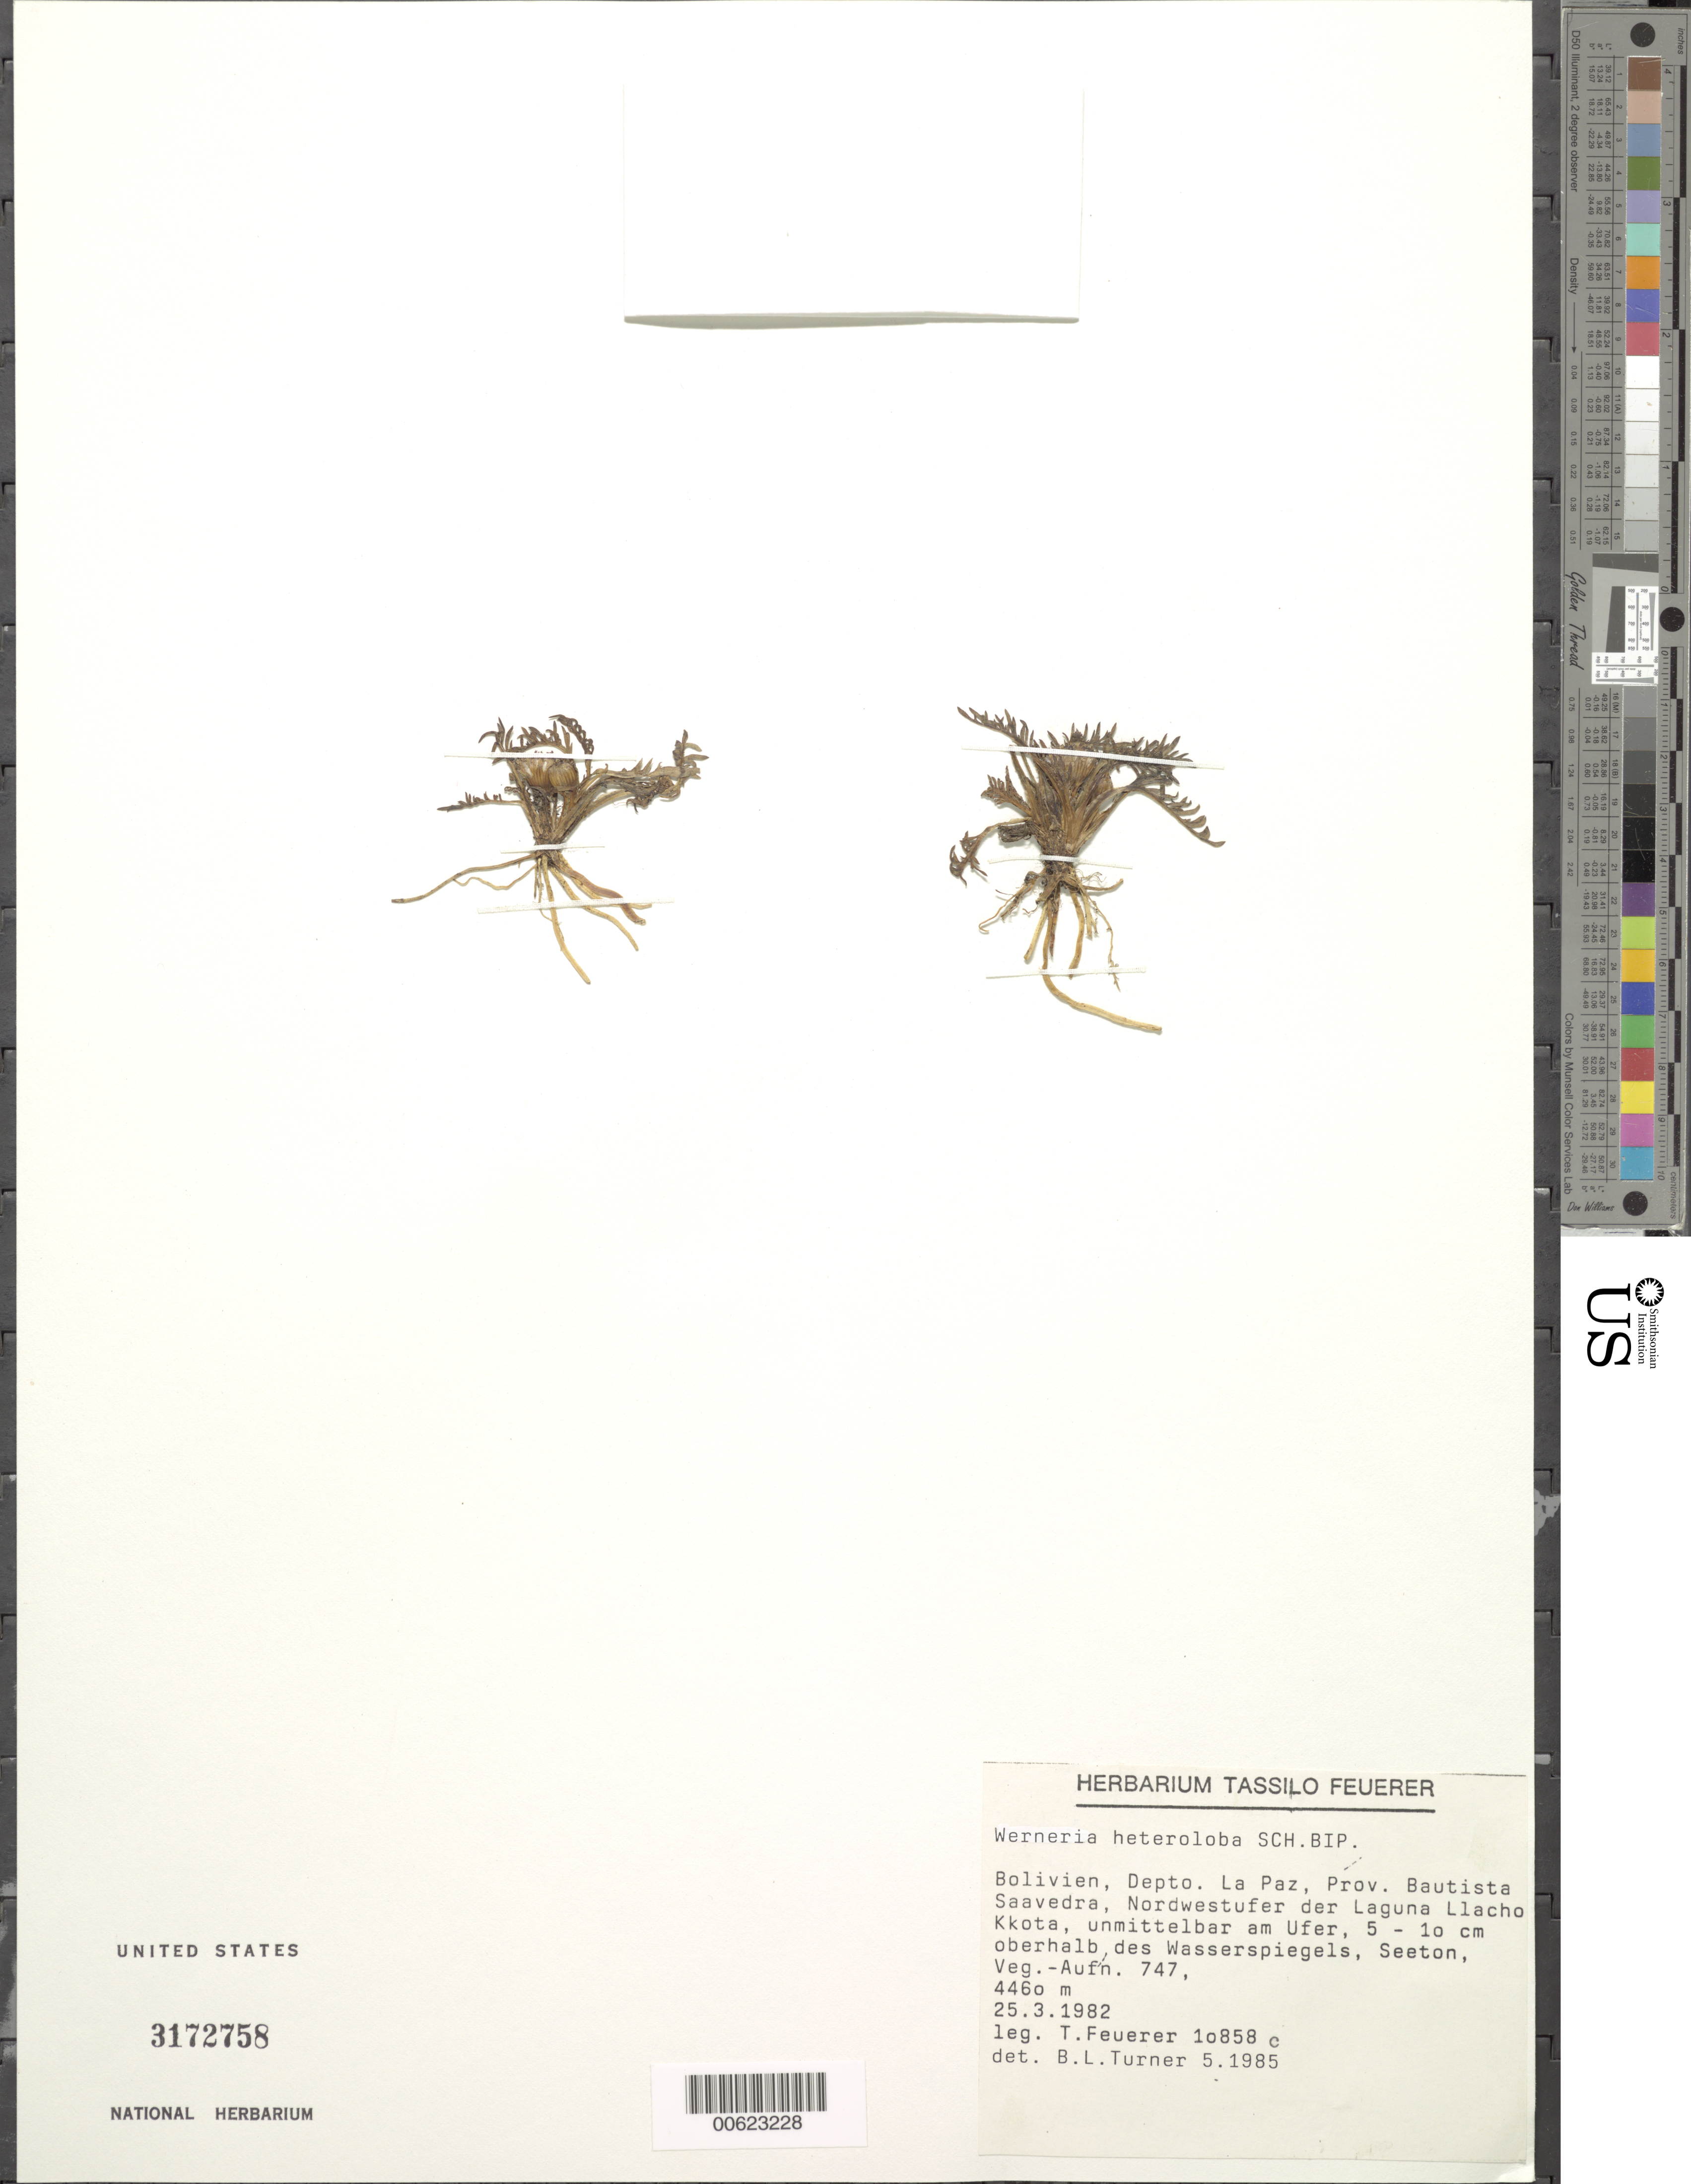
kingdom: Plantae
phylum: Tracheophyta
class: Magnoliopsida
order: Asterales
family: Asteraceae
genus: Werneria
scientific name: Werneria pinnatifida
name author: Remy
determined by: Calvo, Joel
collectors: T. Feuerer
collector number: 10858c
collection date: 1982-03-25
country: Bolivia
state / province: La Paz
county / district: Bautista Saavedra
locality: Nordwestufer der Laguna Llacho Kkota, unmittelbar am Ufer,5-10 cm oberhalb des Wasserspiegels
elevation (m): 4460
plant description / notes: Seeton, Veg.-Aufn. 747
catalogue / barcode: US 3172758